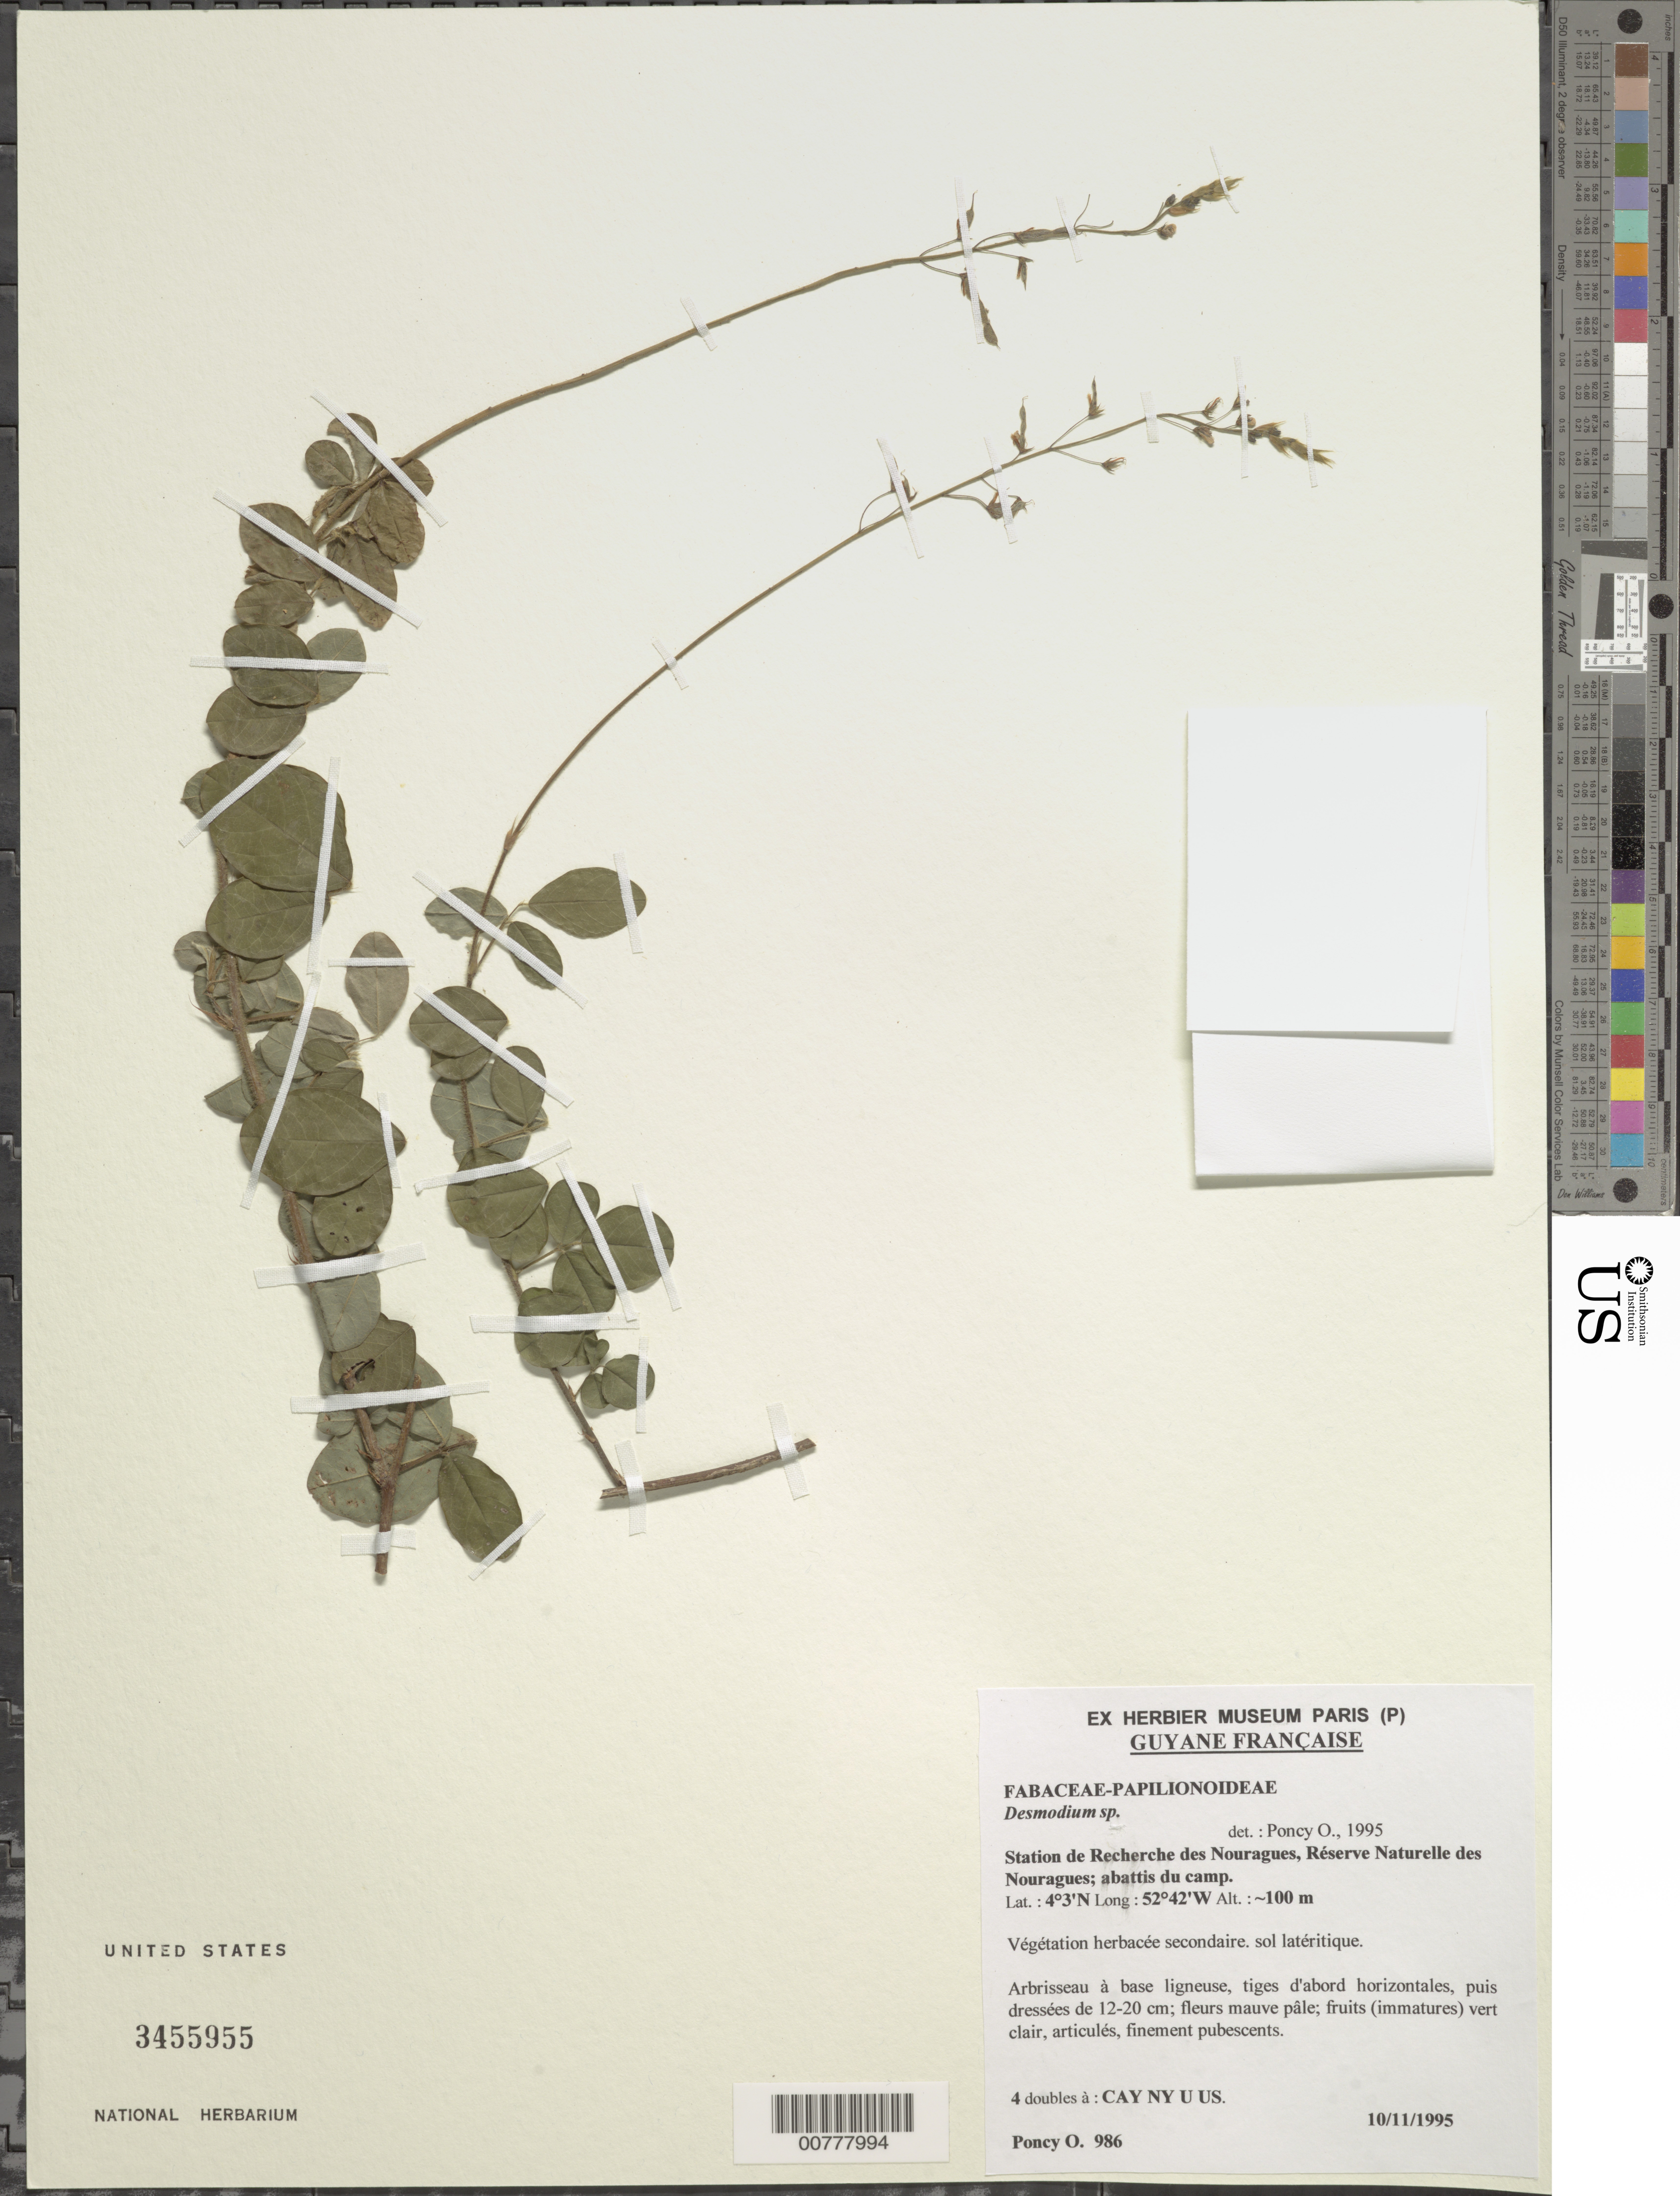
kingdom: Plantae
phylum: Tracheophyta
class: Magnoliopsida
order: Fabales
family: Fabaceae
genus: Desmodium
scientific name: Desmodium sp.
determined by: Poncy, O.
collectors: O. Poncy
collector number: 986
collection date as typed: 11-Nov-95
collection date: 1995-11-11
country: French Guiana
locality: Station des Nouragues, Réserve Naturelle des Nouragues; abattis du camp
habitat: Végétation herbacée secondaire; sol latéritique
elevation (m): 100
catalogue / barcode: US 3455955